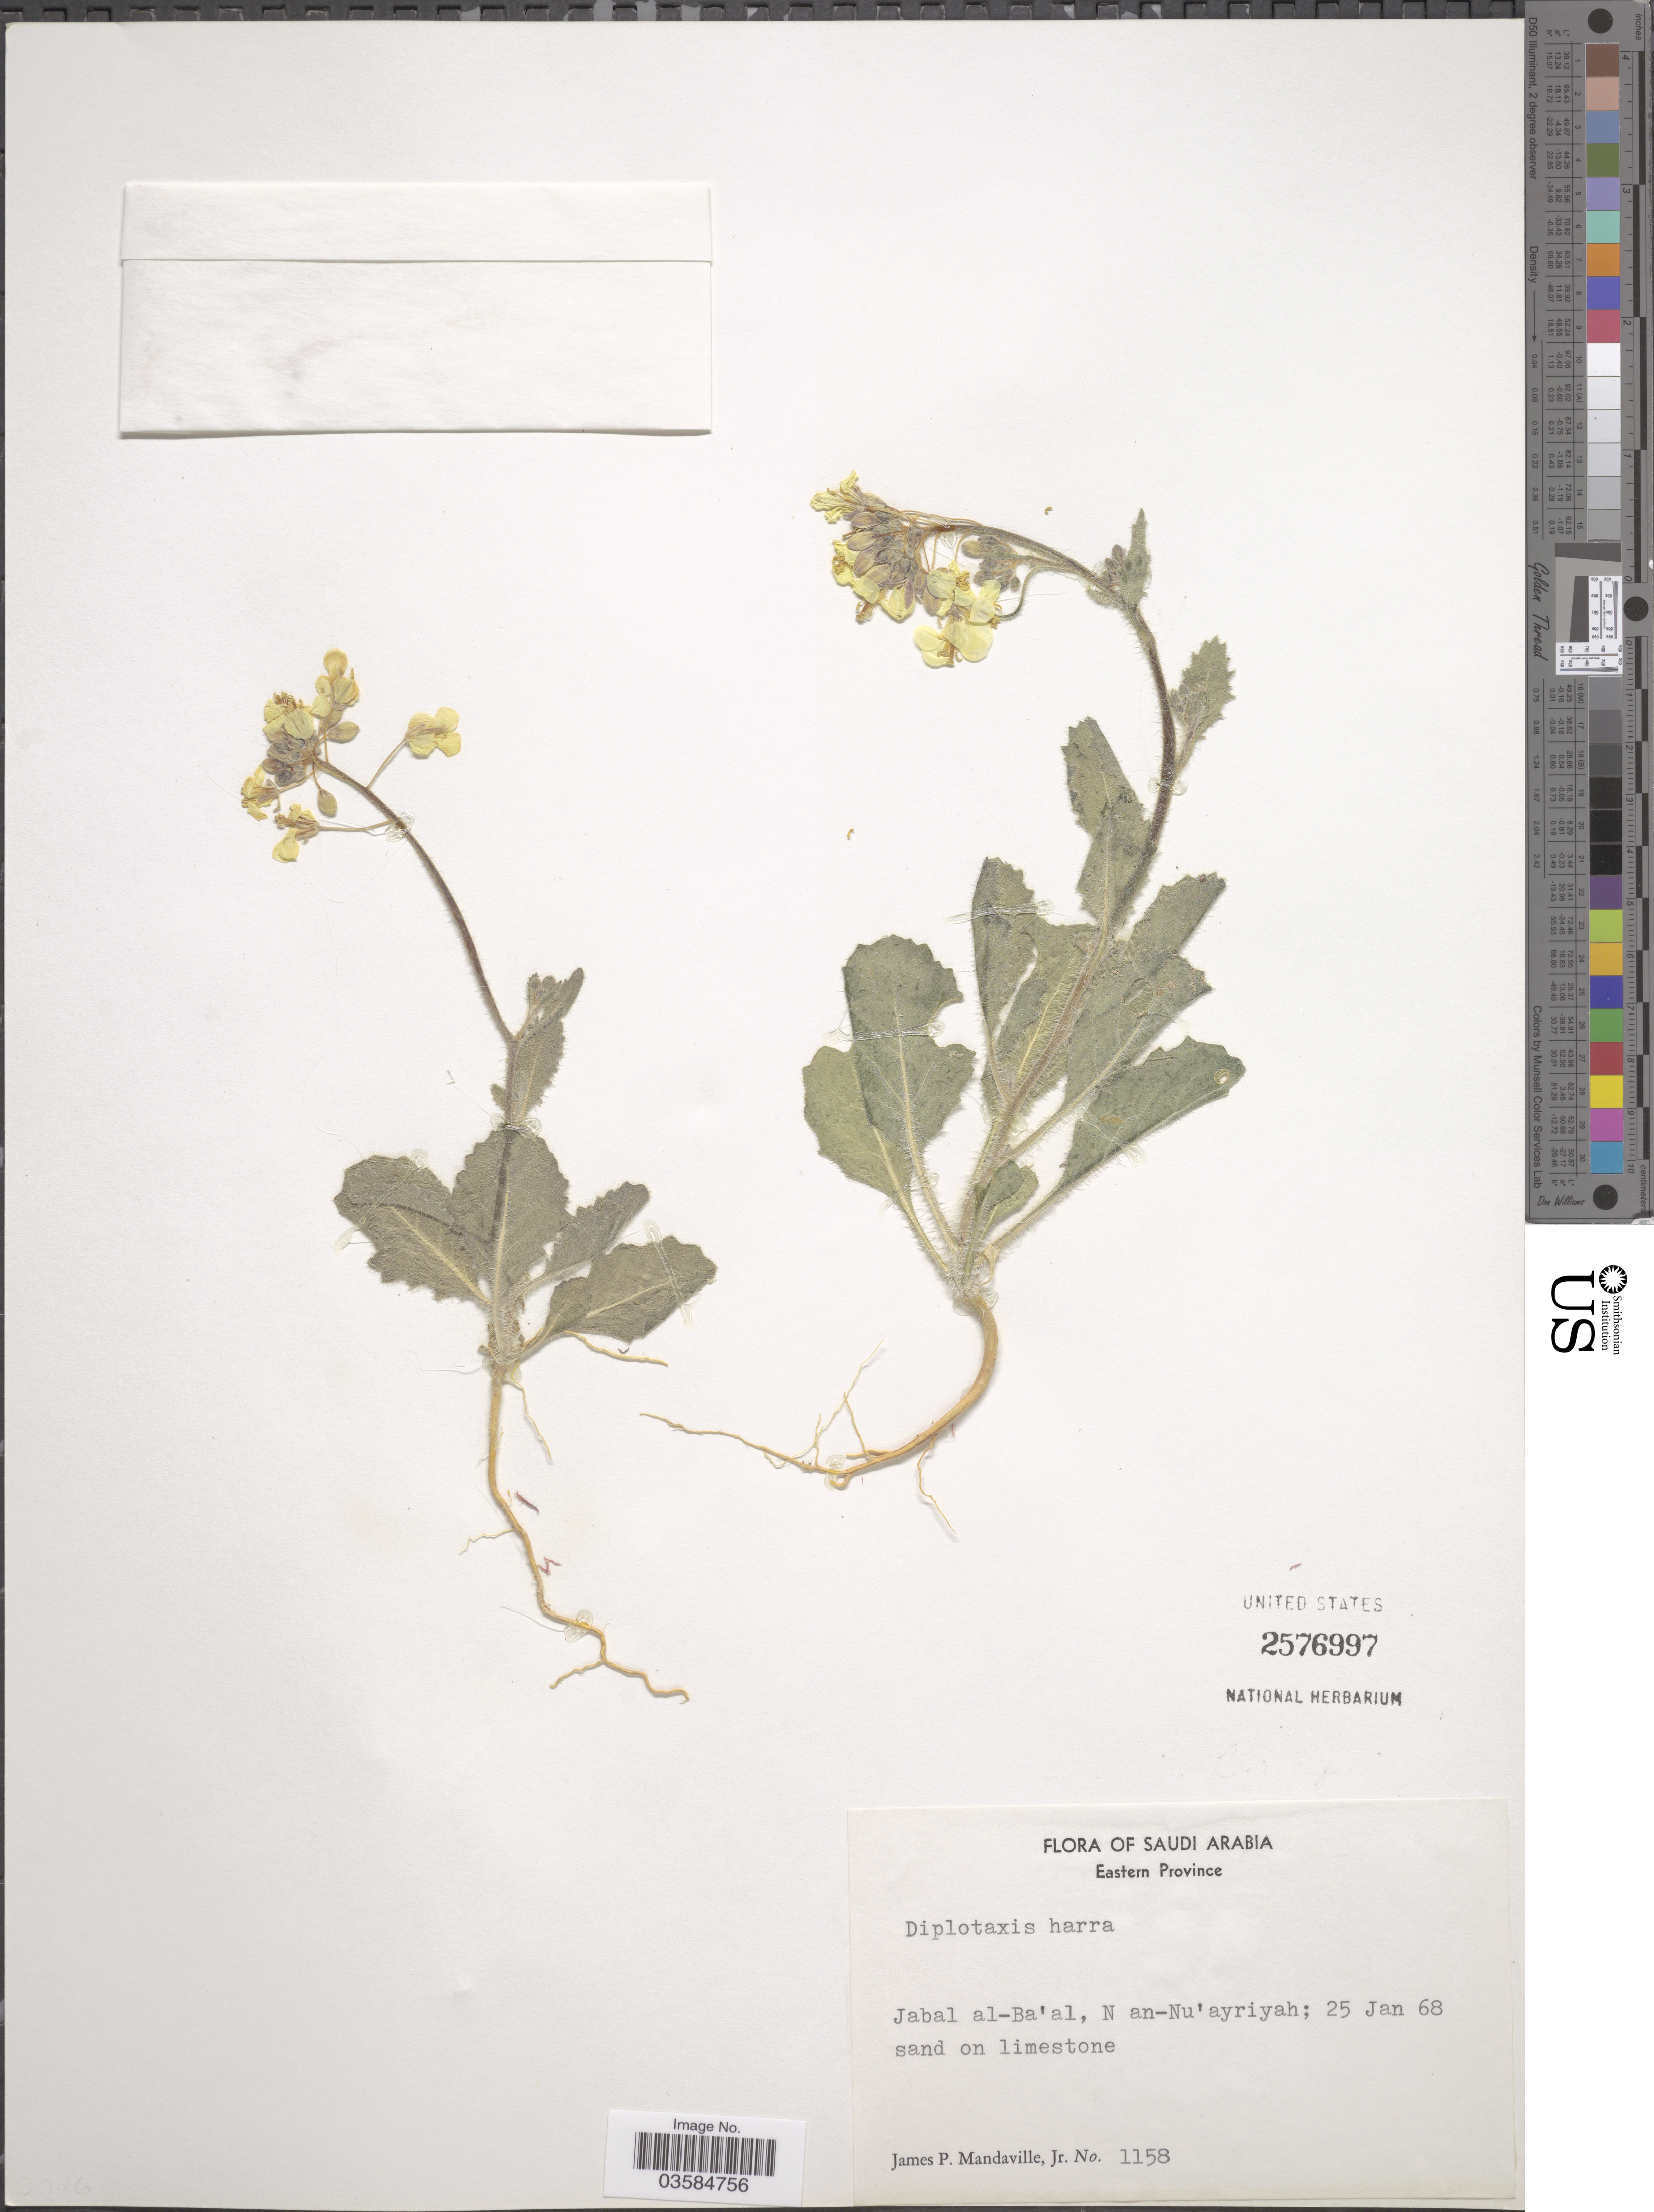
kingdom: Plantae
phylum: Tracheophyta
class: Magnoliopsida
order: Brassicales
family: Brassicaceae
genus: Diplotaxis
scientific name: Diplotaxis harra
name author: Boiss.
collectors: J. Mandaville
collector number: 1158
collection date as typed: Transcribed d/m/y: 25/1/68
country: Saudi Arabia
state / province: Ash Sharqiyah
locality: Eastern Province. Jabal al-Ba'al, N an-Nu'ayriyah.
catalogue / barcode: US 2576997